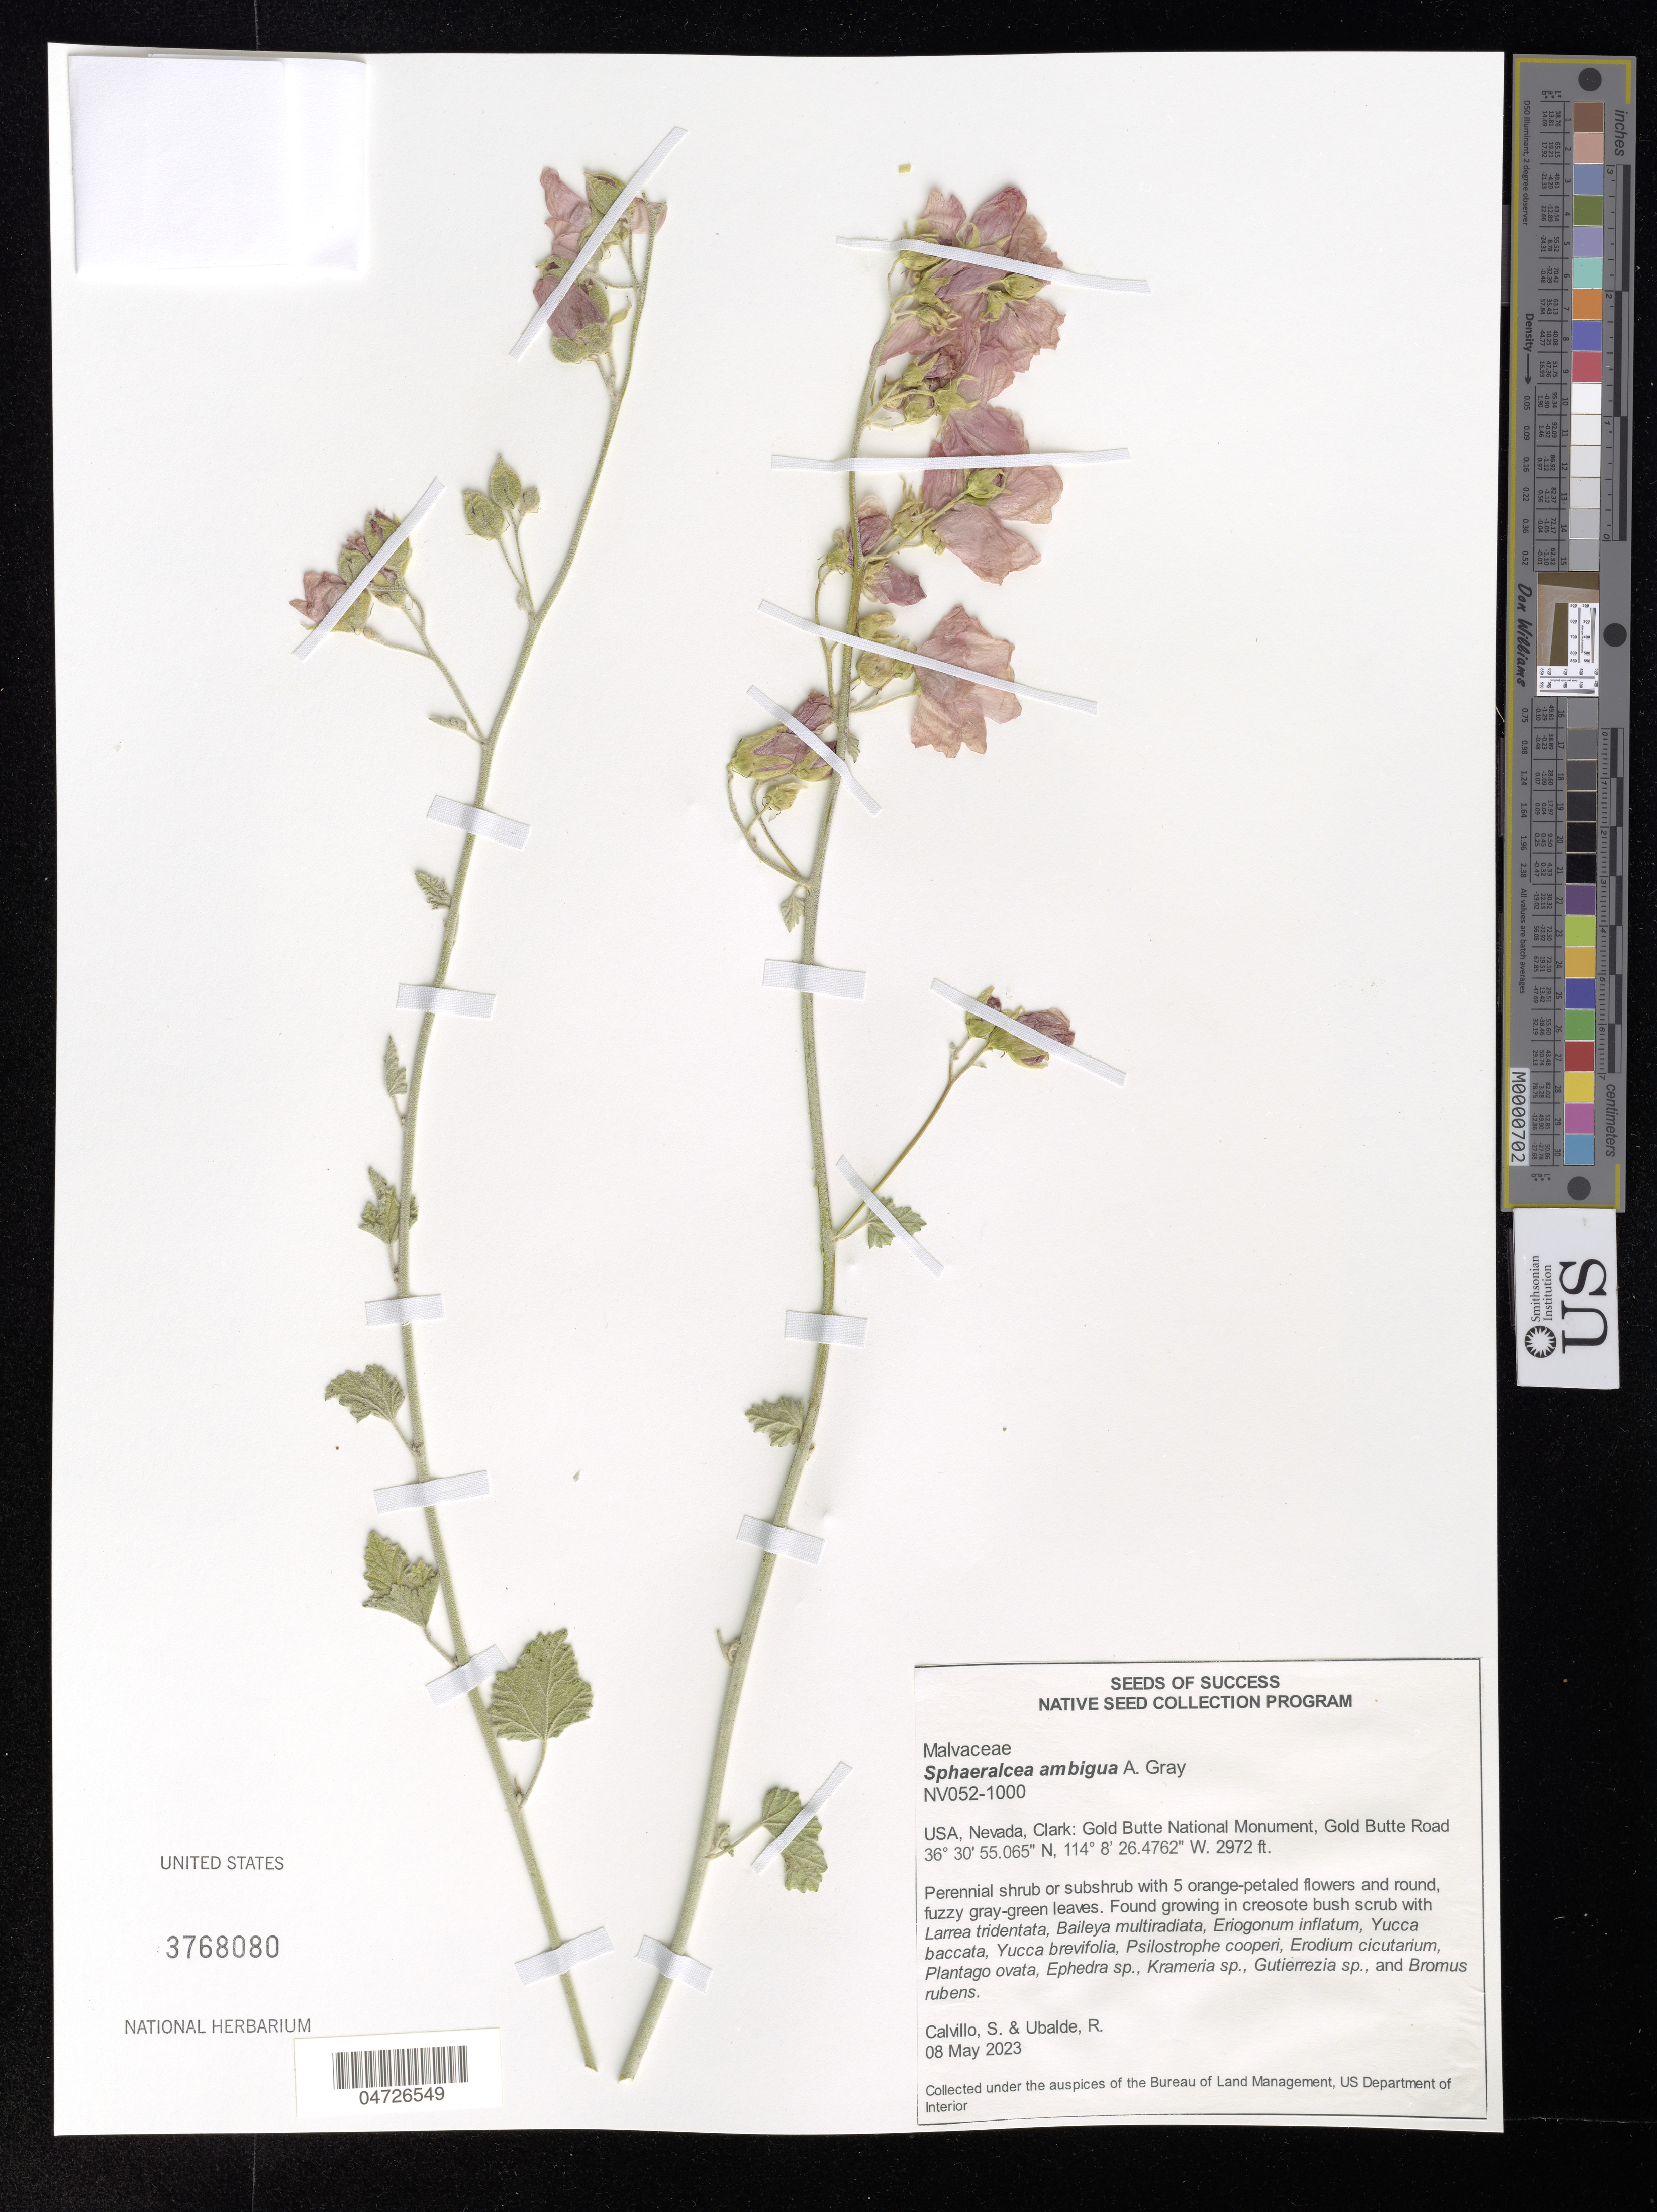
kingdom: Plantae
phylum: Tracheophyta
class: Magnoliopsida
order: Malvales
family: Malvaceae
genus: Sphaeralcea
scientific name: Sphaeralcea ambigua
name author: A. Gray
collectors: S. Calvillo & R. Ubalde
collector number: NV052-1000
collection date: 2023-05-08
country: United States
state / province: Nevada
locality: Clark: Gold Butte National Monument, Gold Butte Road.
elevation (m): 906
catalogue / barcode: US 3768080